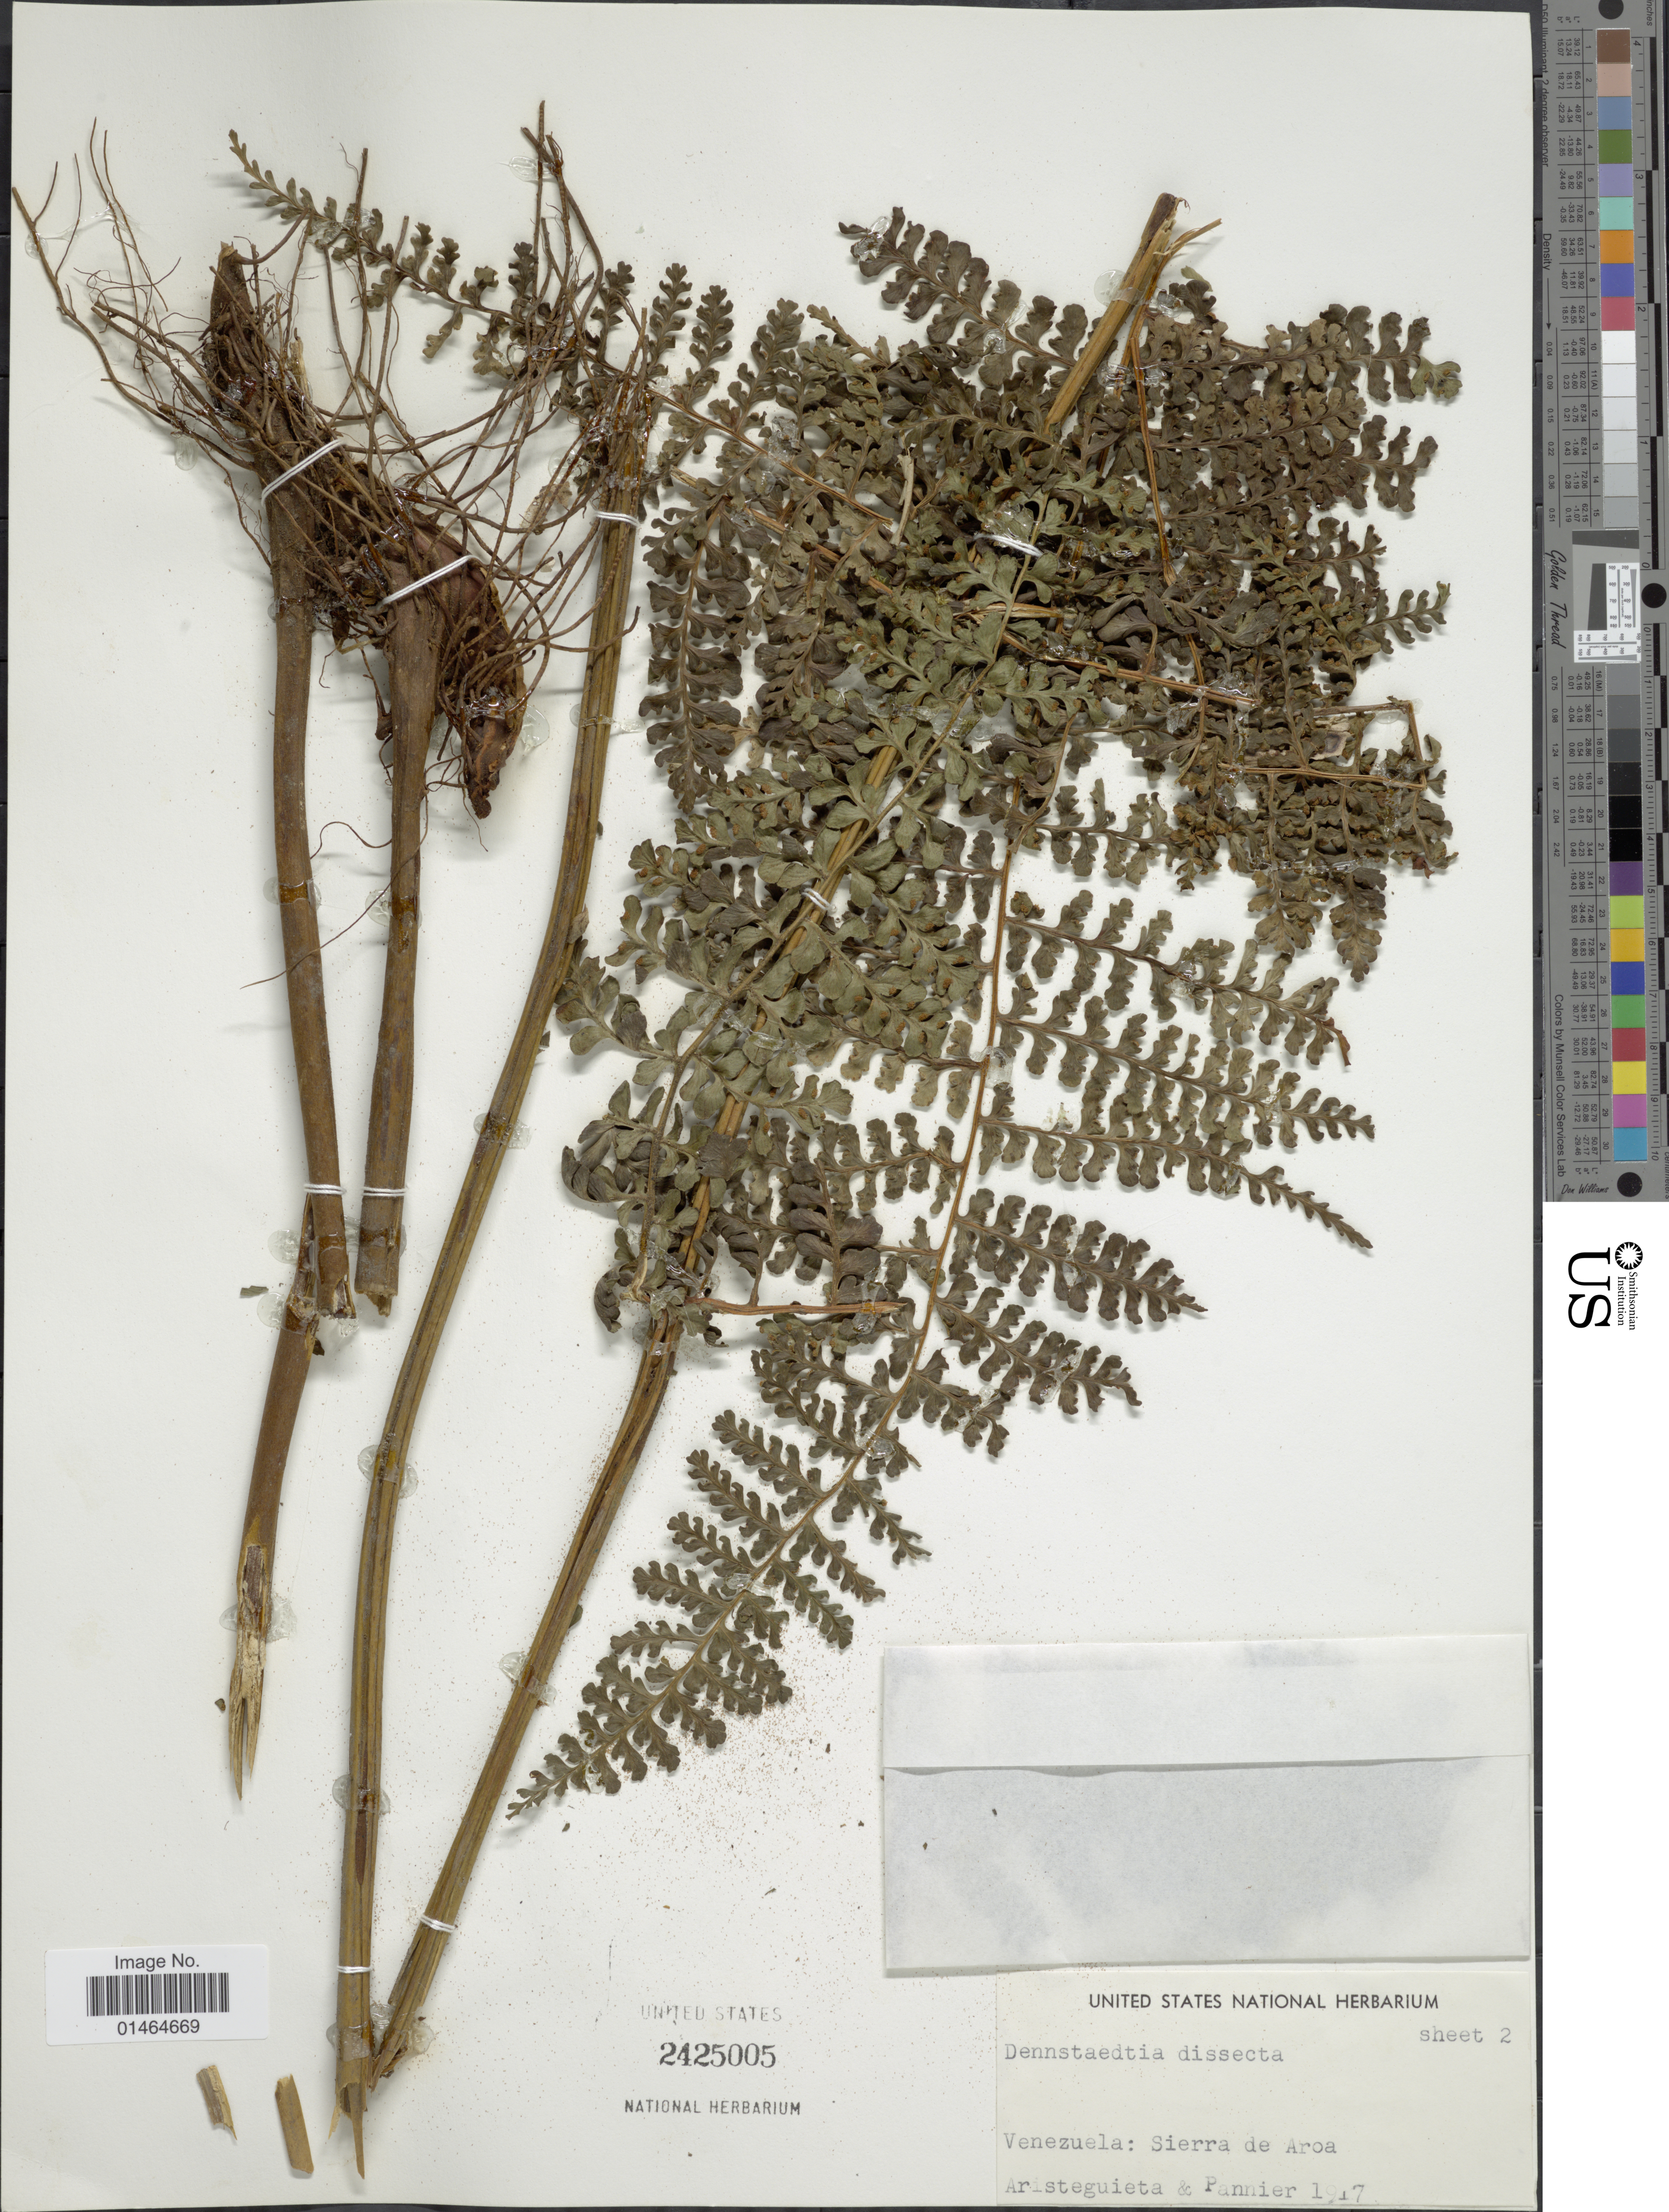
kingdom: Plantae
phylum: Tracheophyta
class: Polypodiopsida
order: Polypodiales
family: Dennstaedtiaceae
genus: Dennstaedtia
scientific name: Dennstaedtia dissecta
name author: (Sw.) T. Moore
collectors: -. Aristeguieta & F. Pannier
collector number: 1917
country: Venezuela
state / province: Yaracuy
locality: Sierra de Aroa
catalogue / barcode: US 2425005